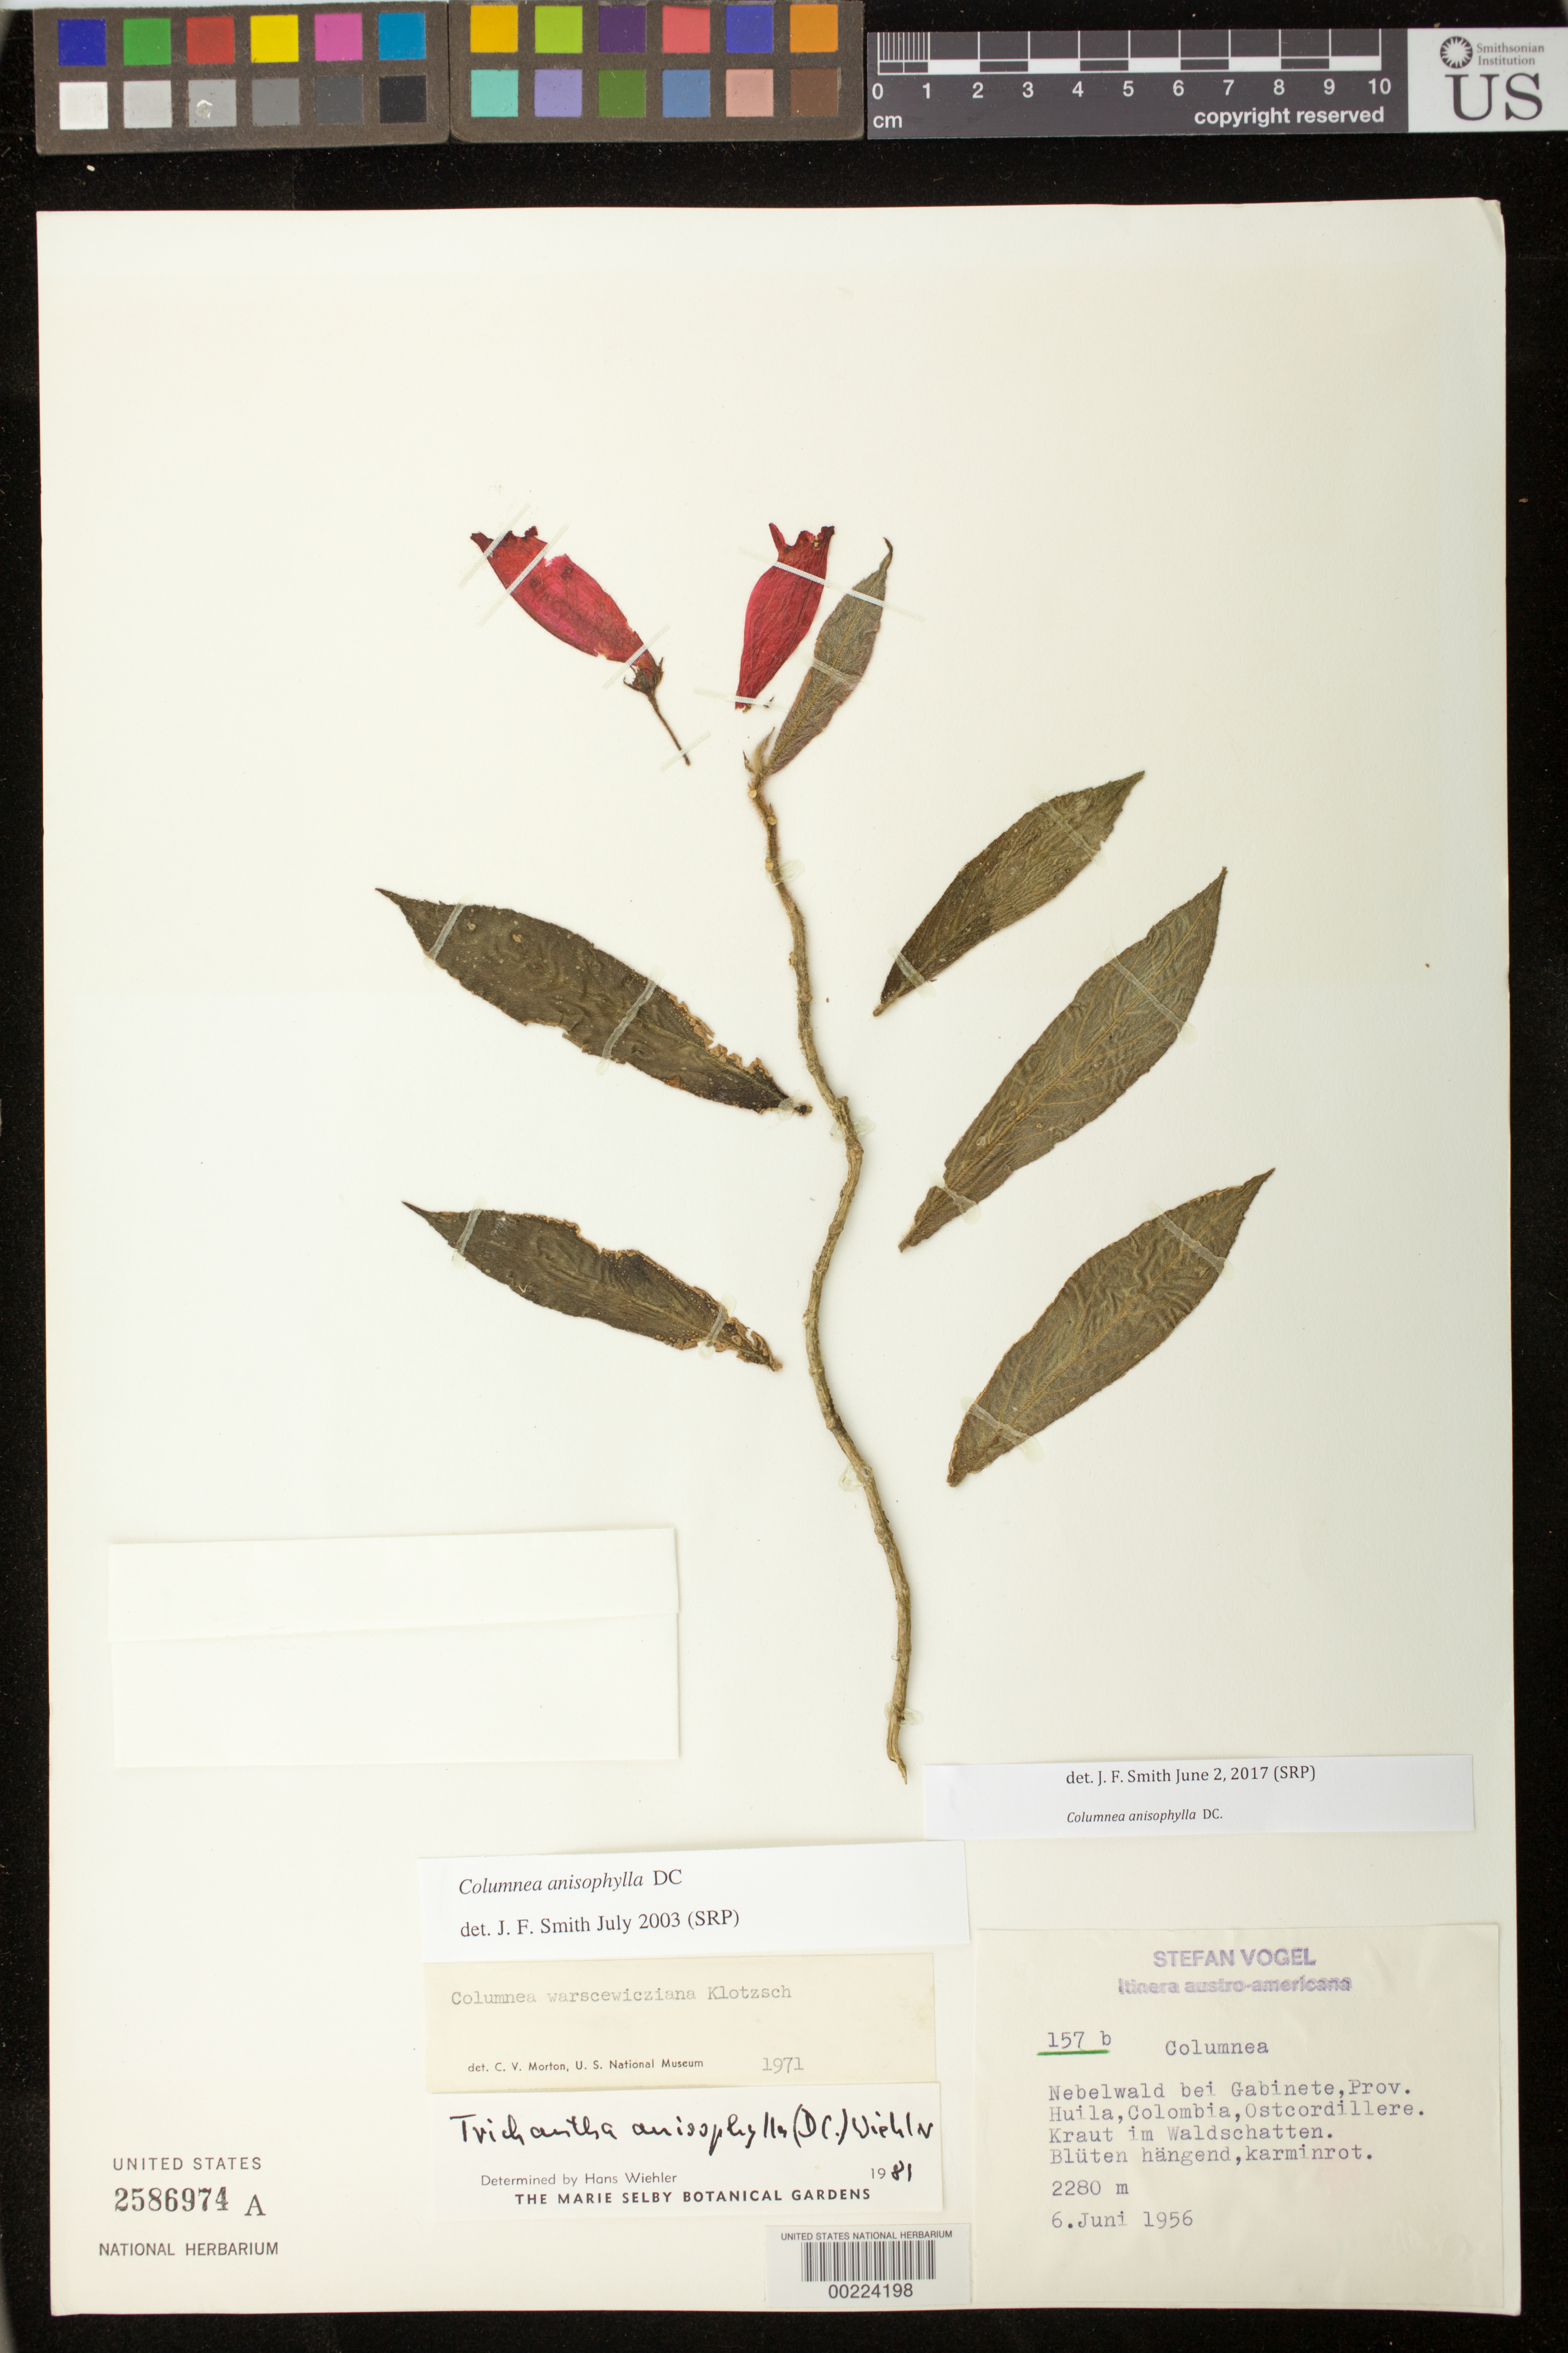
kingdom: Plantae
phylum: Tracheophyta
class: Magnoliopsida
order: Lamiales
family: Gesneriaceae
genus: Columnea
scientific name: Columnea anisophylla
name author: DC.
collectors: S. Vogel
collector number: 157 B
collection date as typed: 06 Jun 1956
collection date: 1956-06-06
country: Colombia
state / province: Huila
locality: By Gabinete, Cordillera Occidental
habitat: Fog forest; in shady forest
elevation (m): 2280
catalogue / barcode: US 2586974A